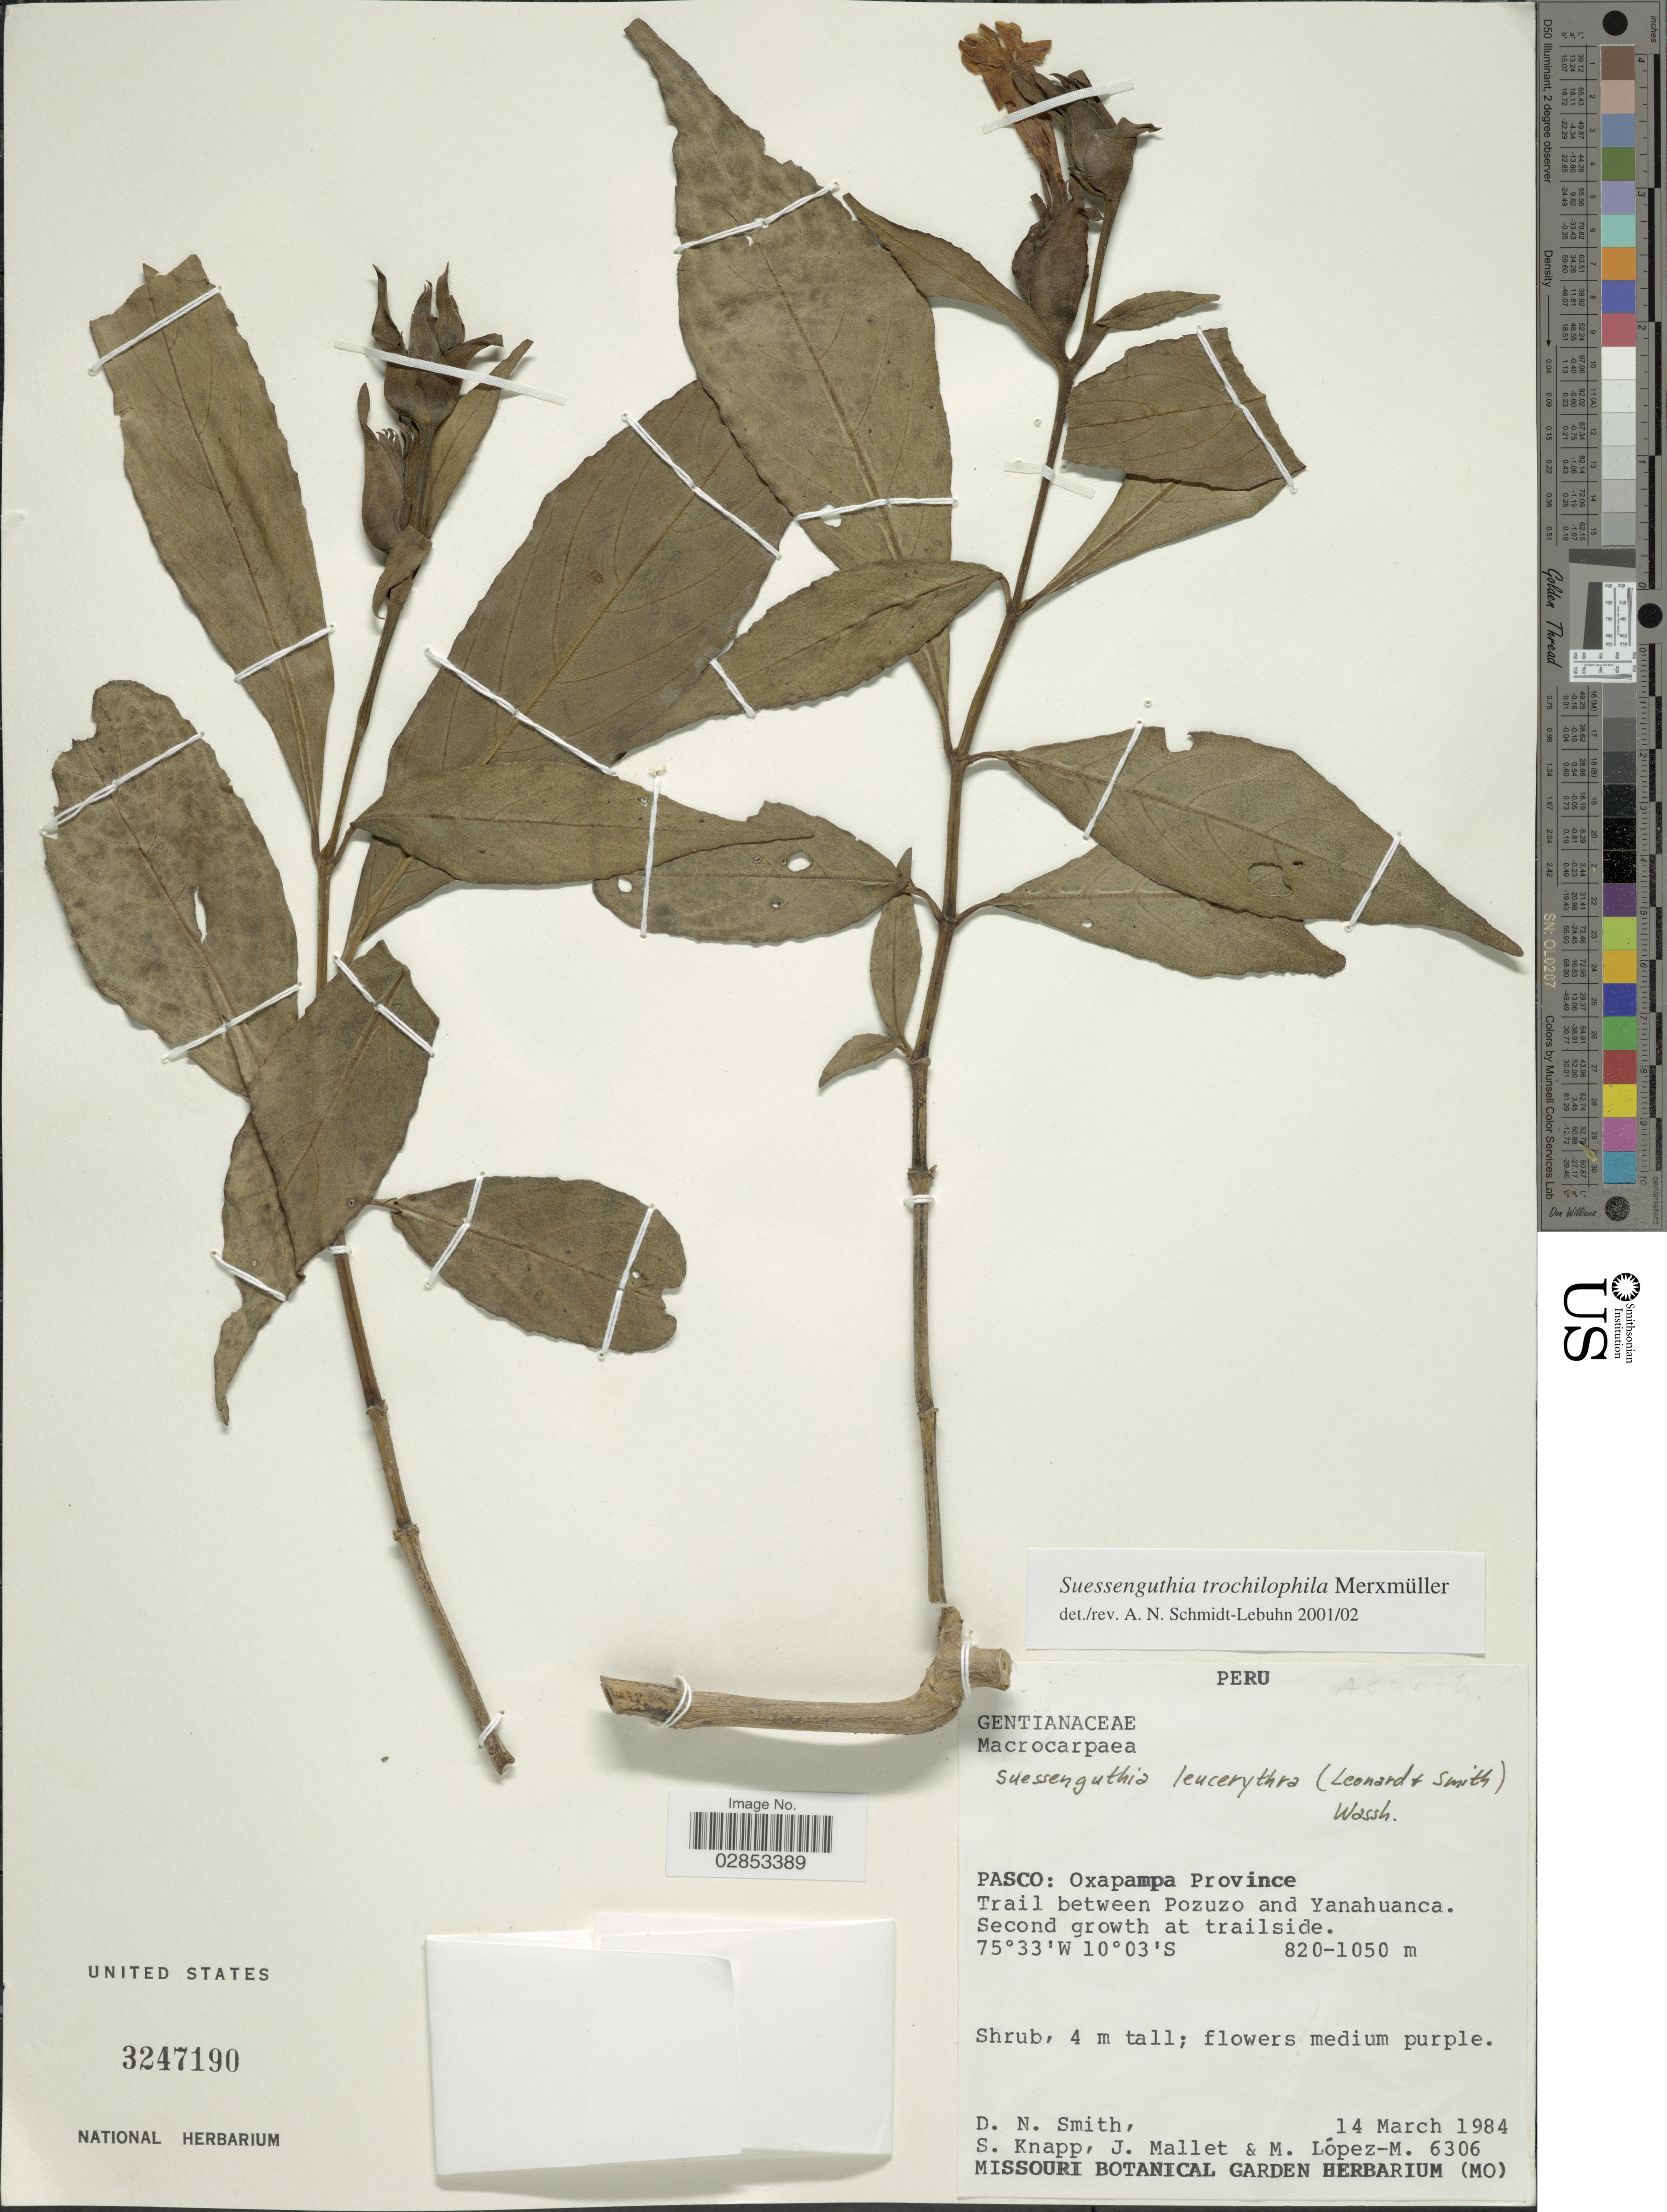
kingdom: Plantae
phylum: Tracheophyta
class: Magnoliopsida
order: Lamiales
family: Acanthaceae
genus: Suessenguthia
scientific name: Suessenguthia trochilophila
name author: Merxm.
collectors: D. Smith, S. Knapp, J. Mallet & M. Lopez-M.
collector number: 6306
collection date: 1984-03-14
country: Peru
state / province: Pasco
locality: Oxapampa Province. Trail between Pozuzo and Yanahuanca.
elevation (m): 820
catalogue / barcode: US 3247190